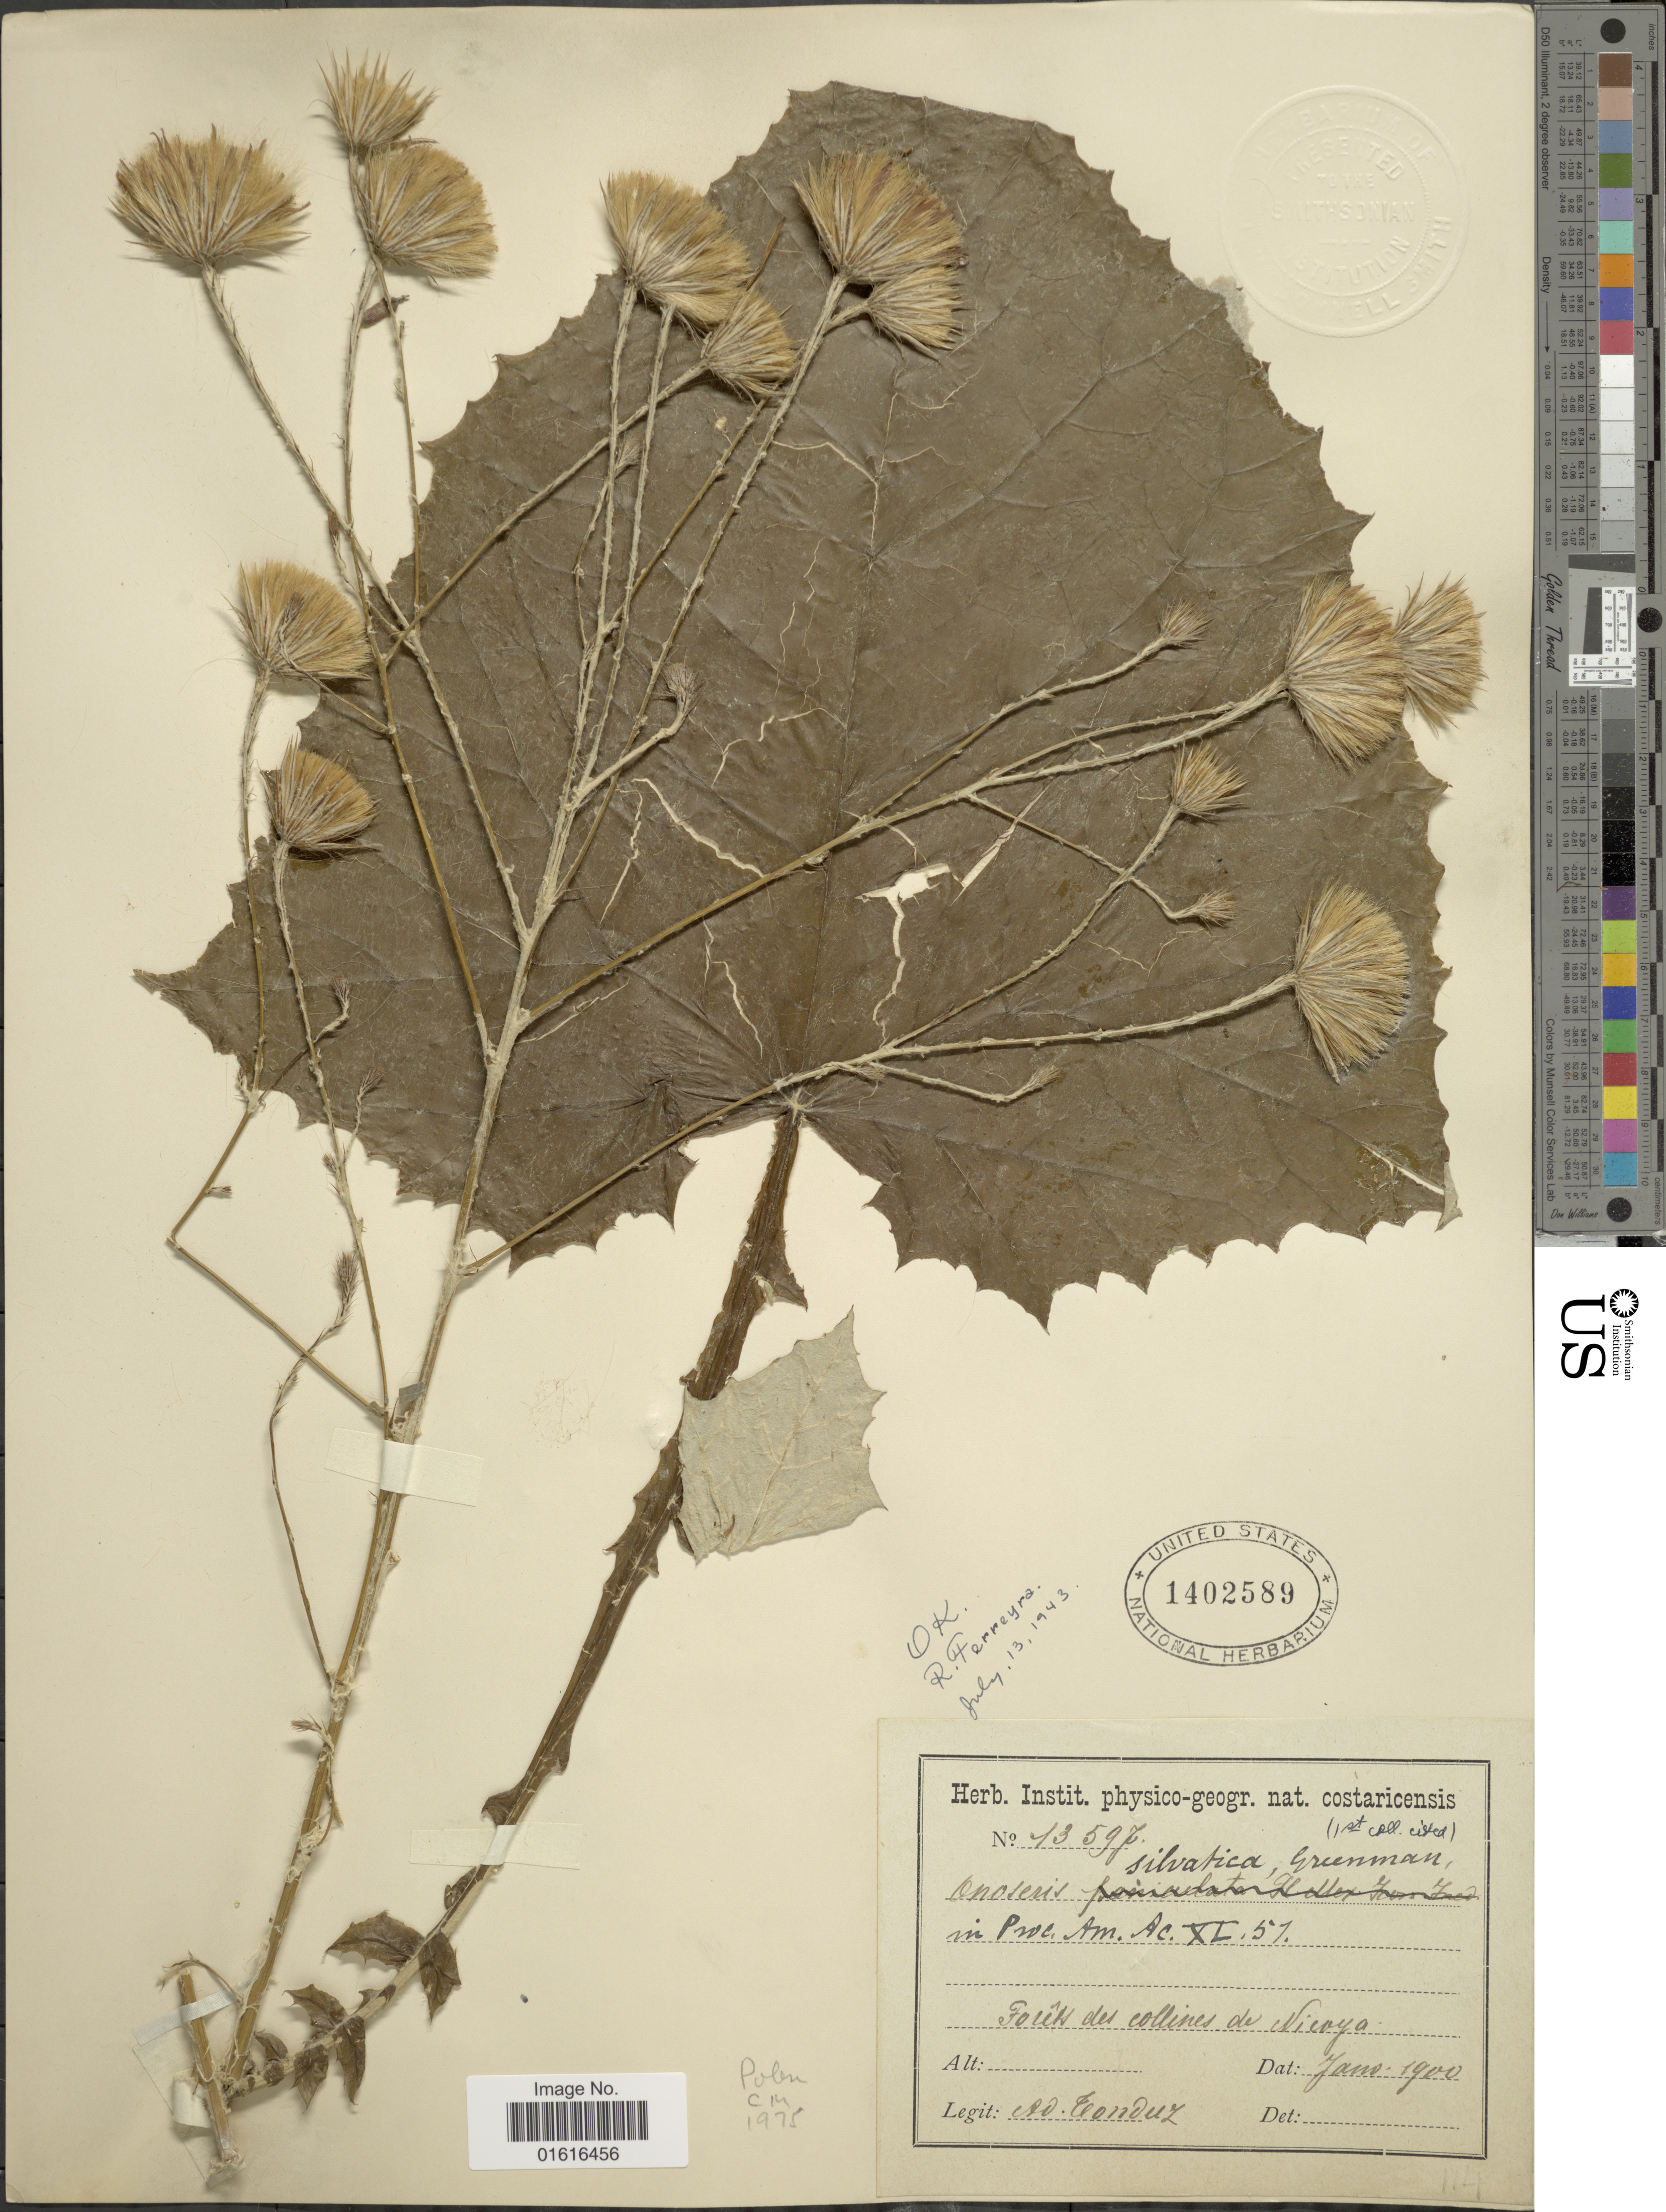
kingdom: Plantae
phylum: Tracheophyta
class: Magnoliopsida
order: Asterales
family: Asteraceae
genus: Onoseris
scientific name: Onoseris silvatica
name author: Greenm.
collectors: A. Tonduz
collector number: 13597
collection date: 1900-01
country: Costa Rica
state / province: Guanacaste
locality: Forets des collines de Nicoya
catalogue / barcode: US 1402589